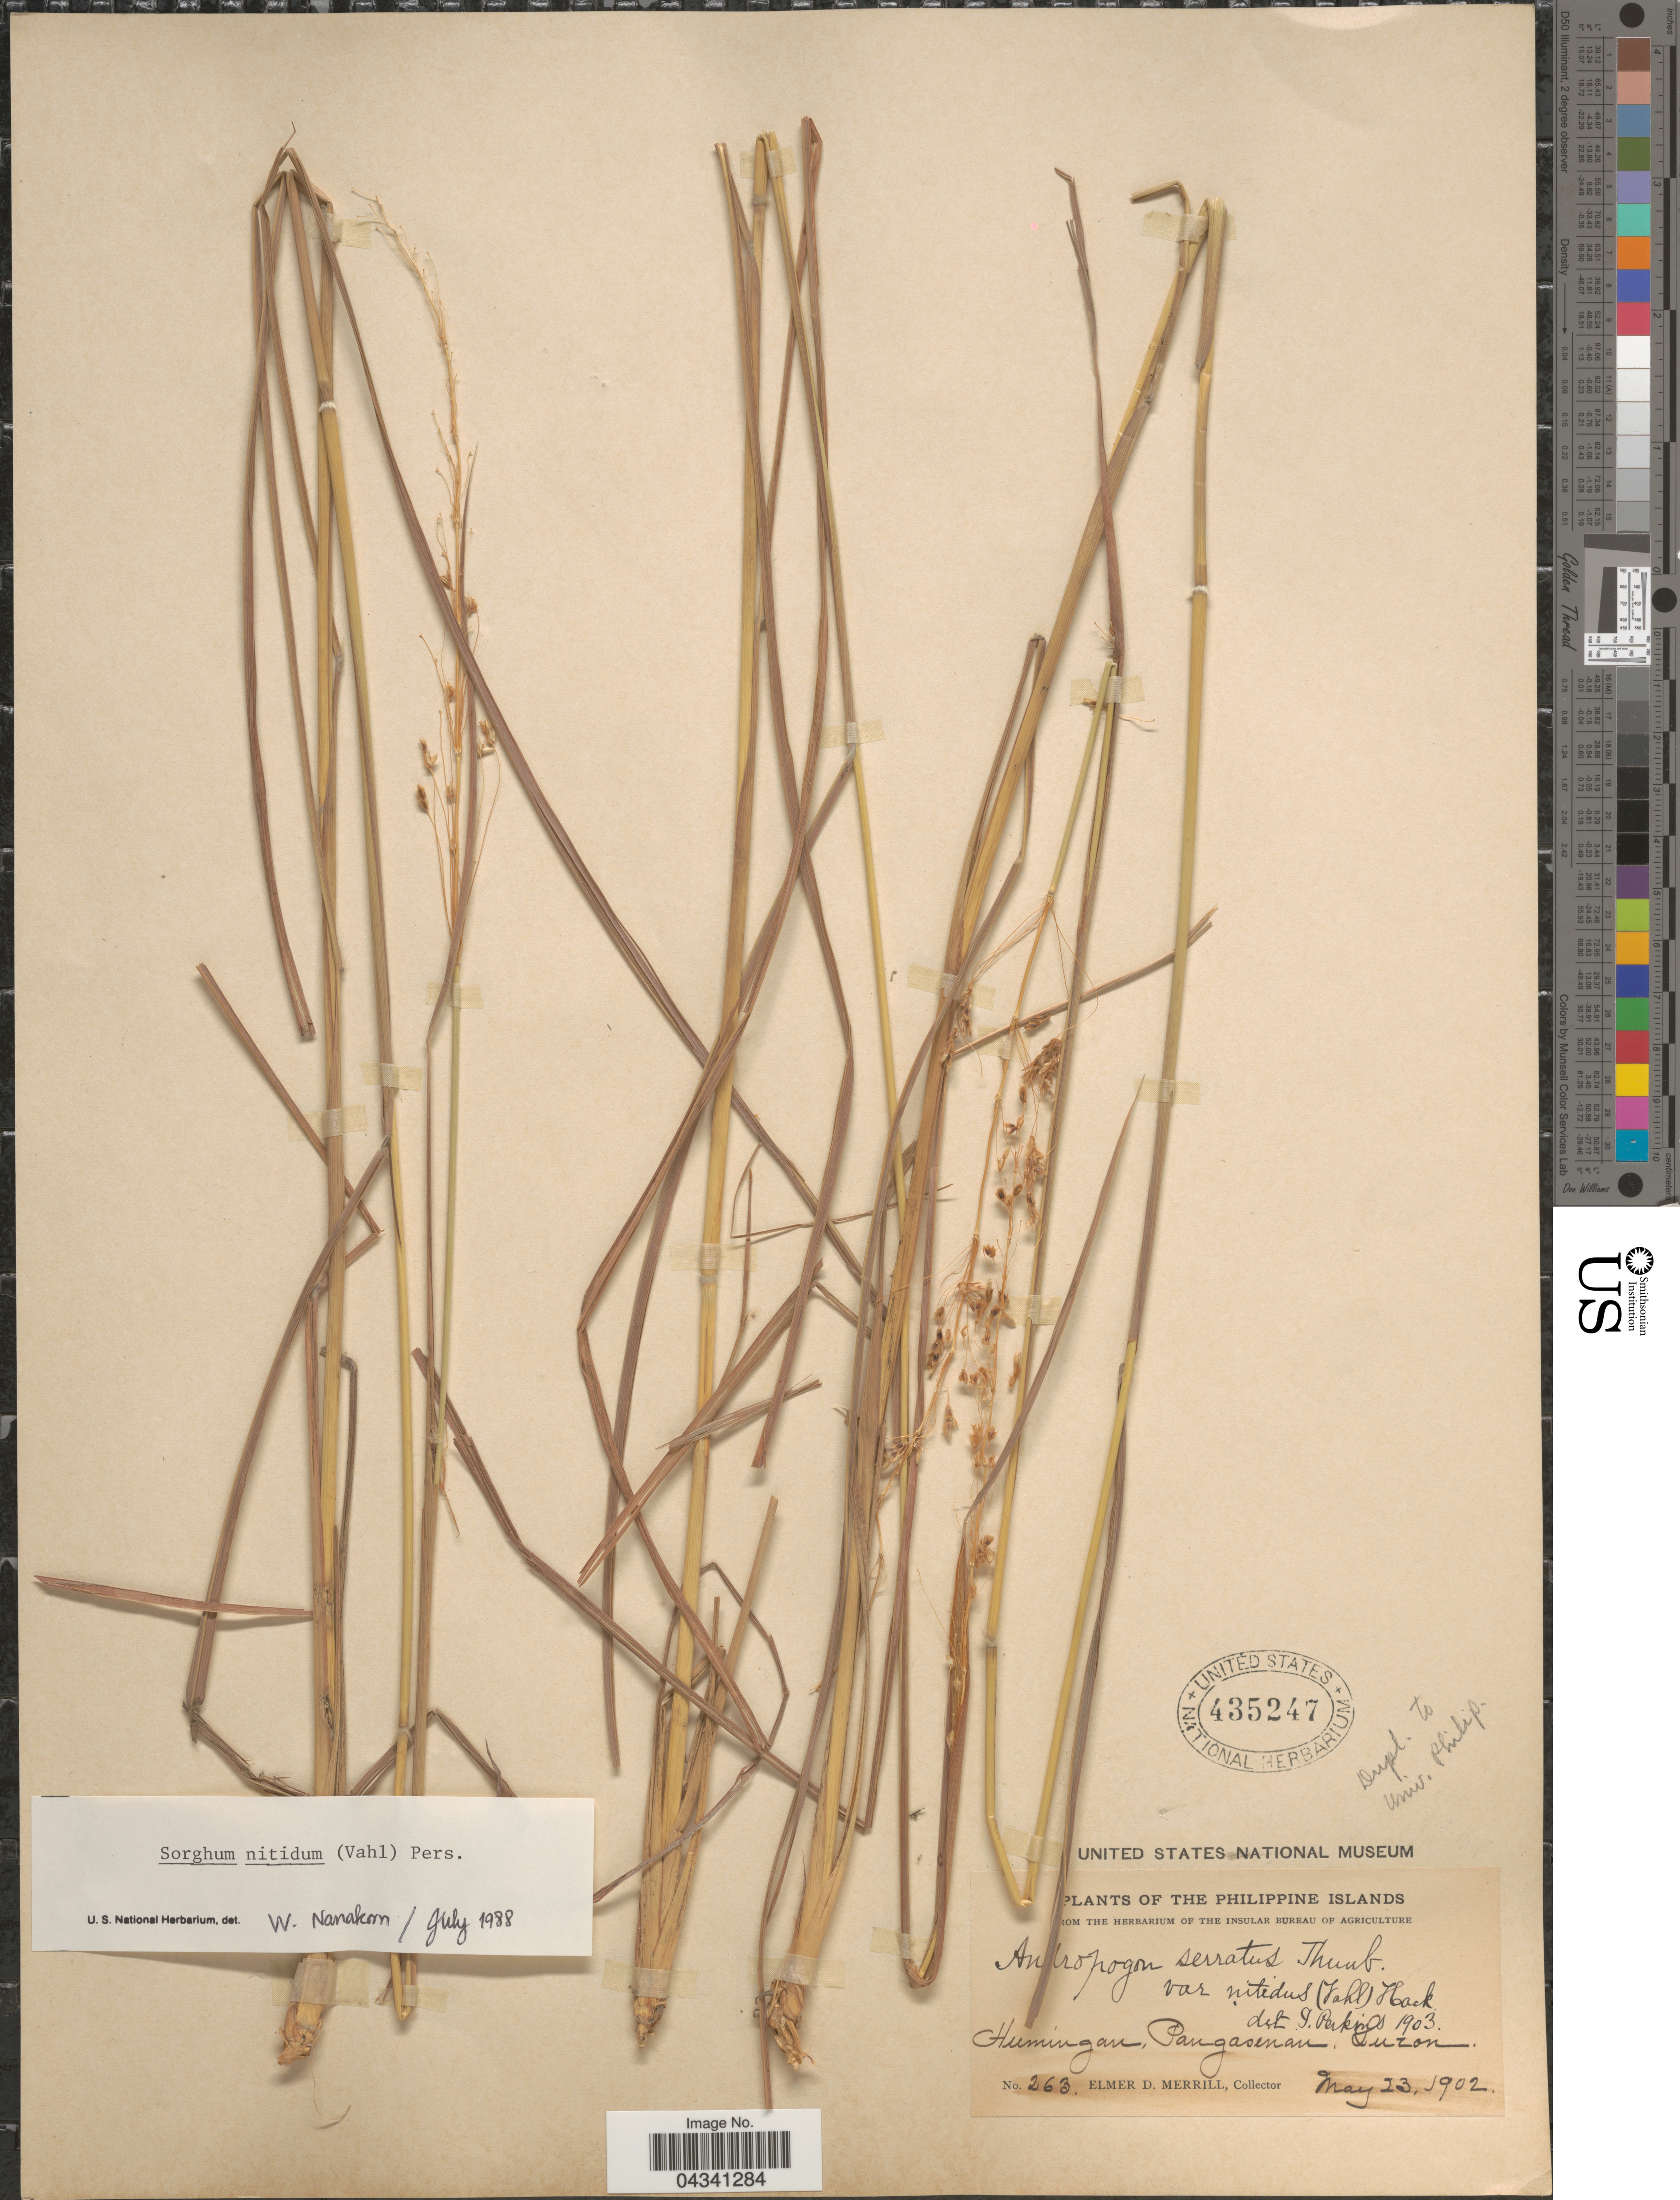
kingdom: Plantae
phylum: Tracheophyta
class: Liliopsida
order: Poales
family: Poaceae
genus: Sorghum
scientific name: Sorghum nitidum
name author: (Vahl) Pers.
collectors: E. D. Merrill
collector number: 263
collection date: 1902-05-23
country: Philippines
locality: The Philippine Islands. Humingan, Pangasenan, Luzon.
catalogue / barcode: US 435247